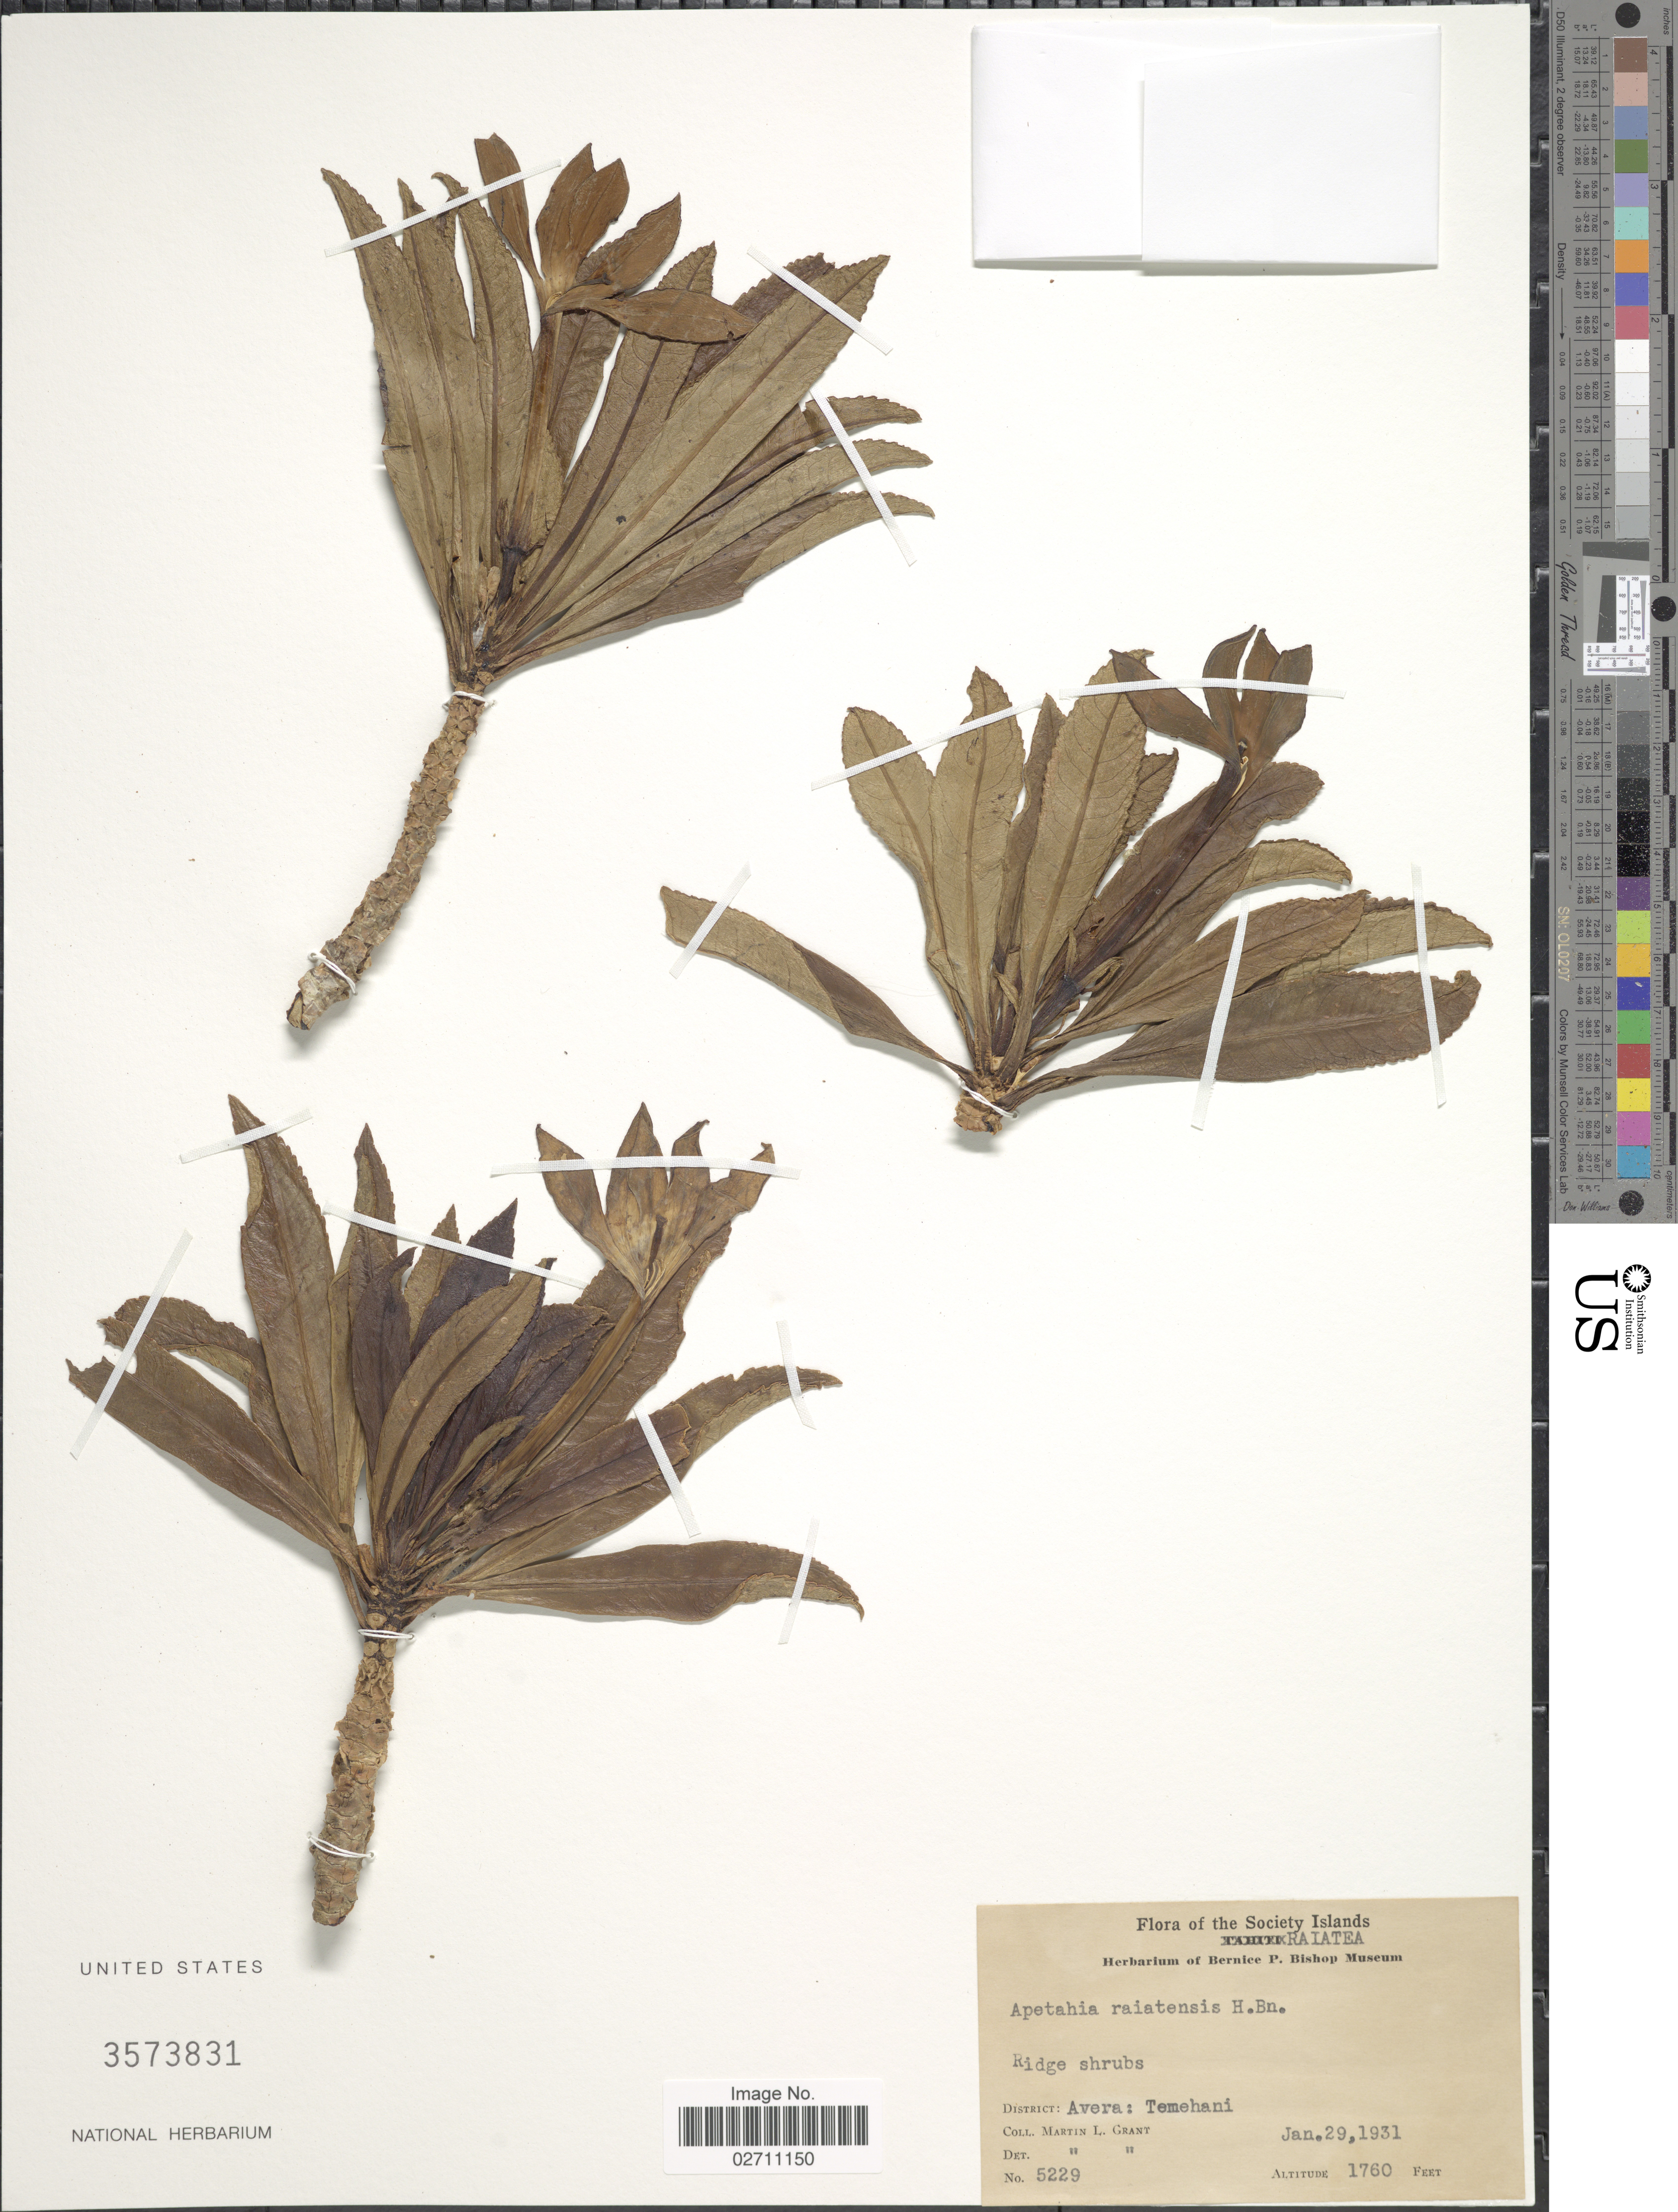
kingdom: Plantae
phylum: Tracheophyta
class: Magnoliopsida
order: Asterales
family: Campanulaceae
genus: Apetahia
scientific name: Apetahia raiateensis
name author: Baill.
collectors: M. L. Grant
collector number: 5229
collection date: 1931-01-29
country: French Polynesia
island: Raiatea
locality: The Society Islands, Raiatea, ridge scrubs, District: Avera: Temehani.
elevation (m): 536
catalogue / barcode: US 3573831